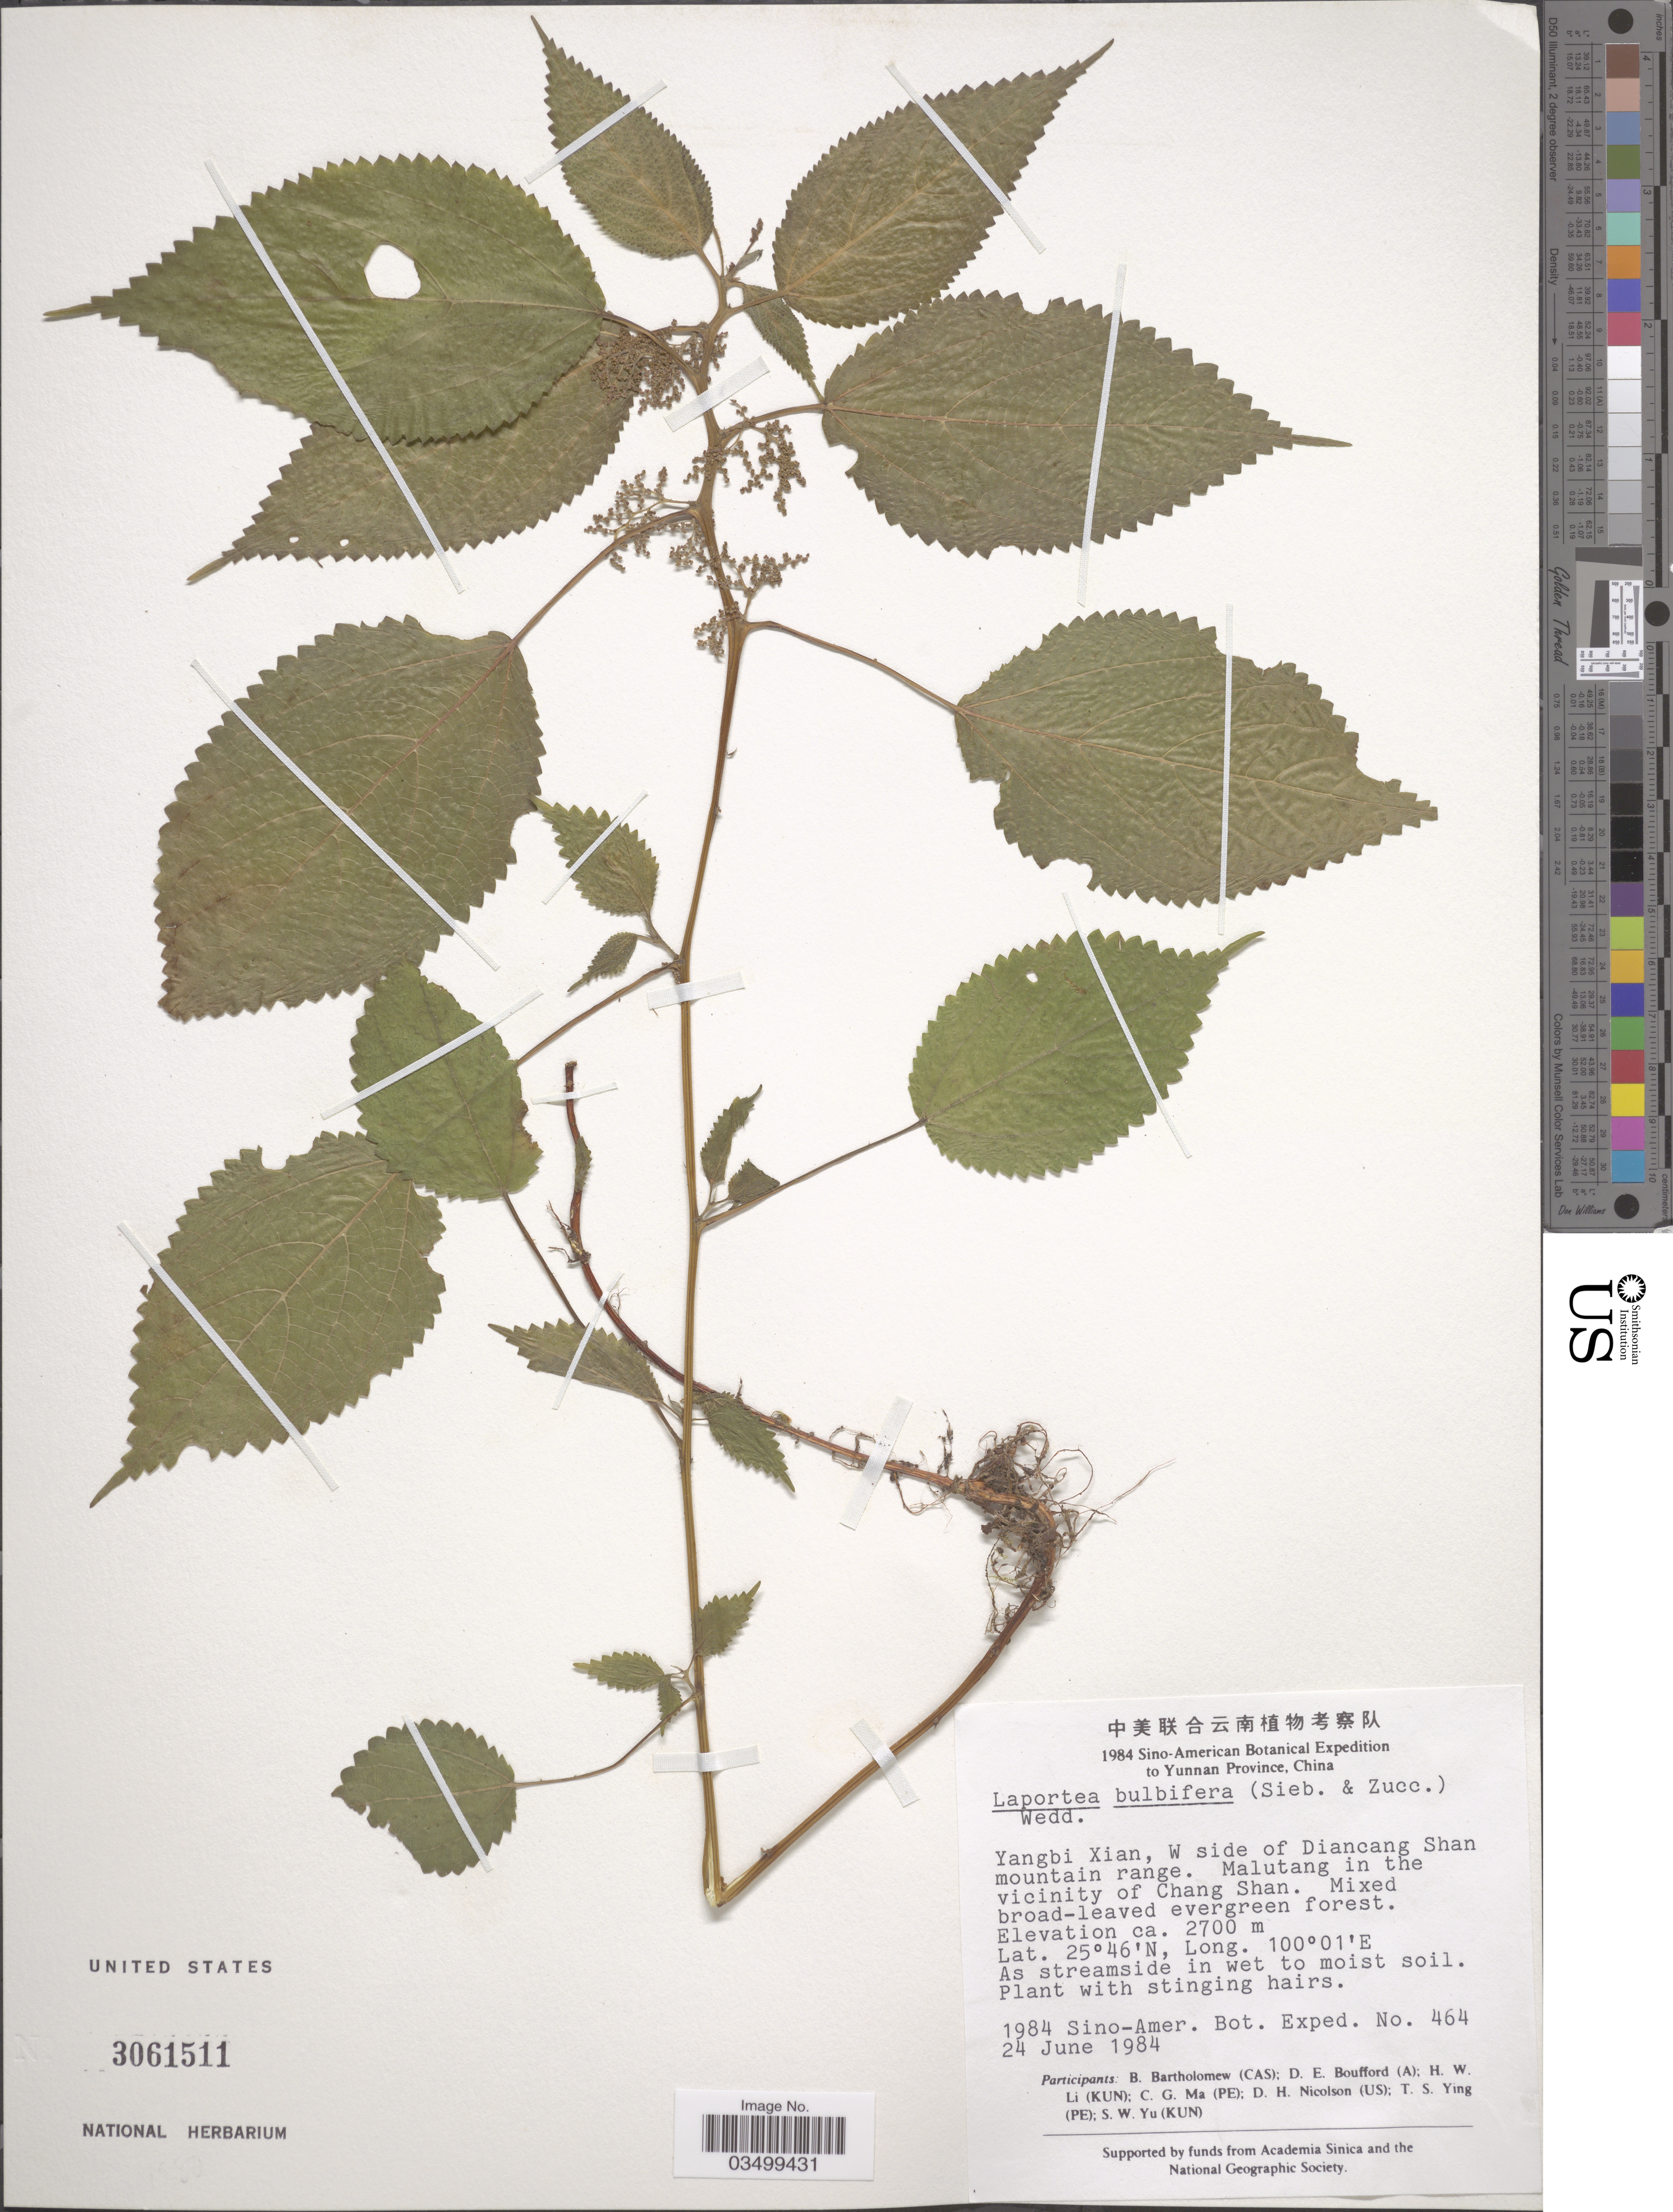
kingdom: Plantae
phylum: Tracheophyta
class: Magnoliopsida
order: Rosales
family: Urticaceae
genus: Laportea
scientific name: Laportea bulbifera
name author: (Siebold & Zucc.) Wedd.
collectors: Sino-Amer. Bot. Exped. 1984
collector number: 464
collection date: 1984-06-24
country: China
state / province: Yunnan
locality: Yangbi Xian, W side of Diancang Shan mountain range. Malutang in the vicinity of Chang Shan.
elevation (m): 2700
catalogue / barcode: US 3061511